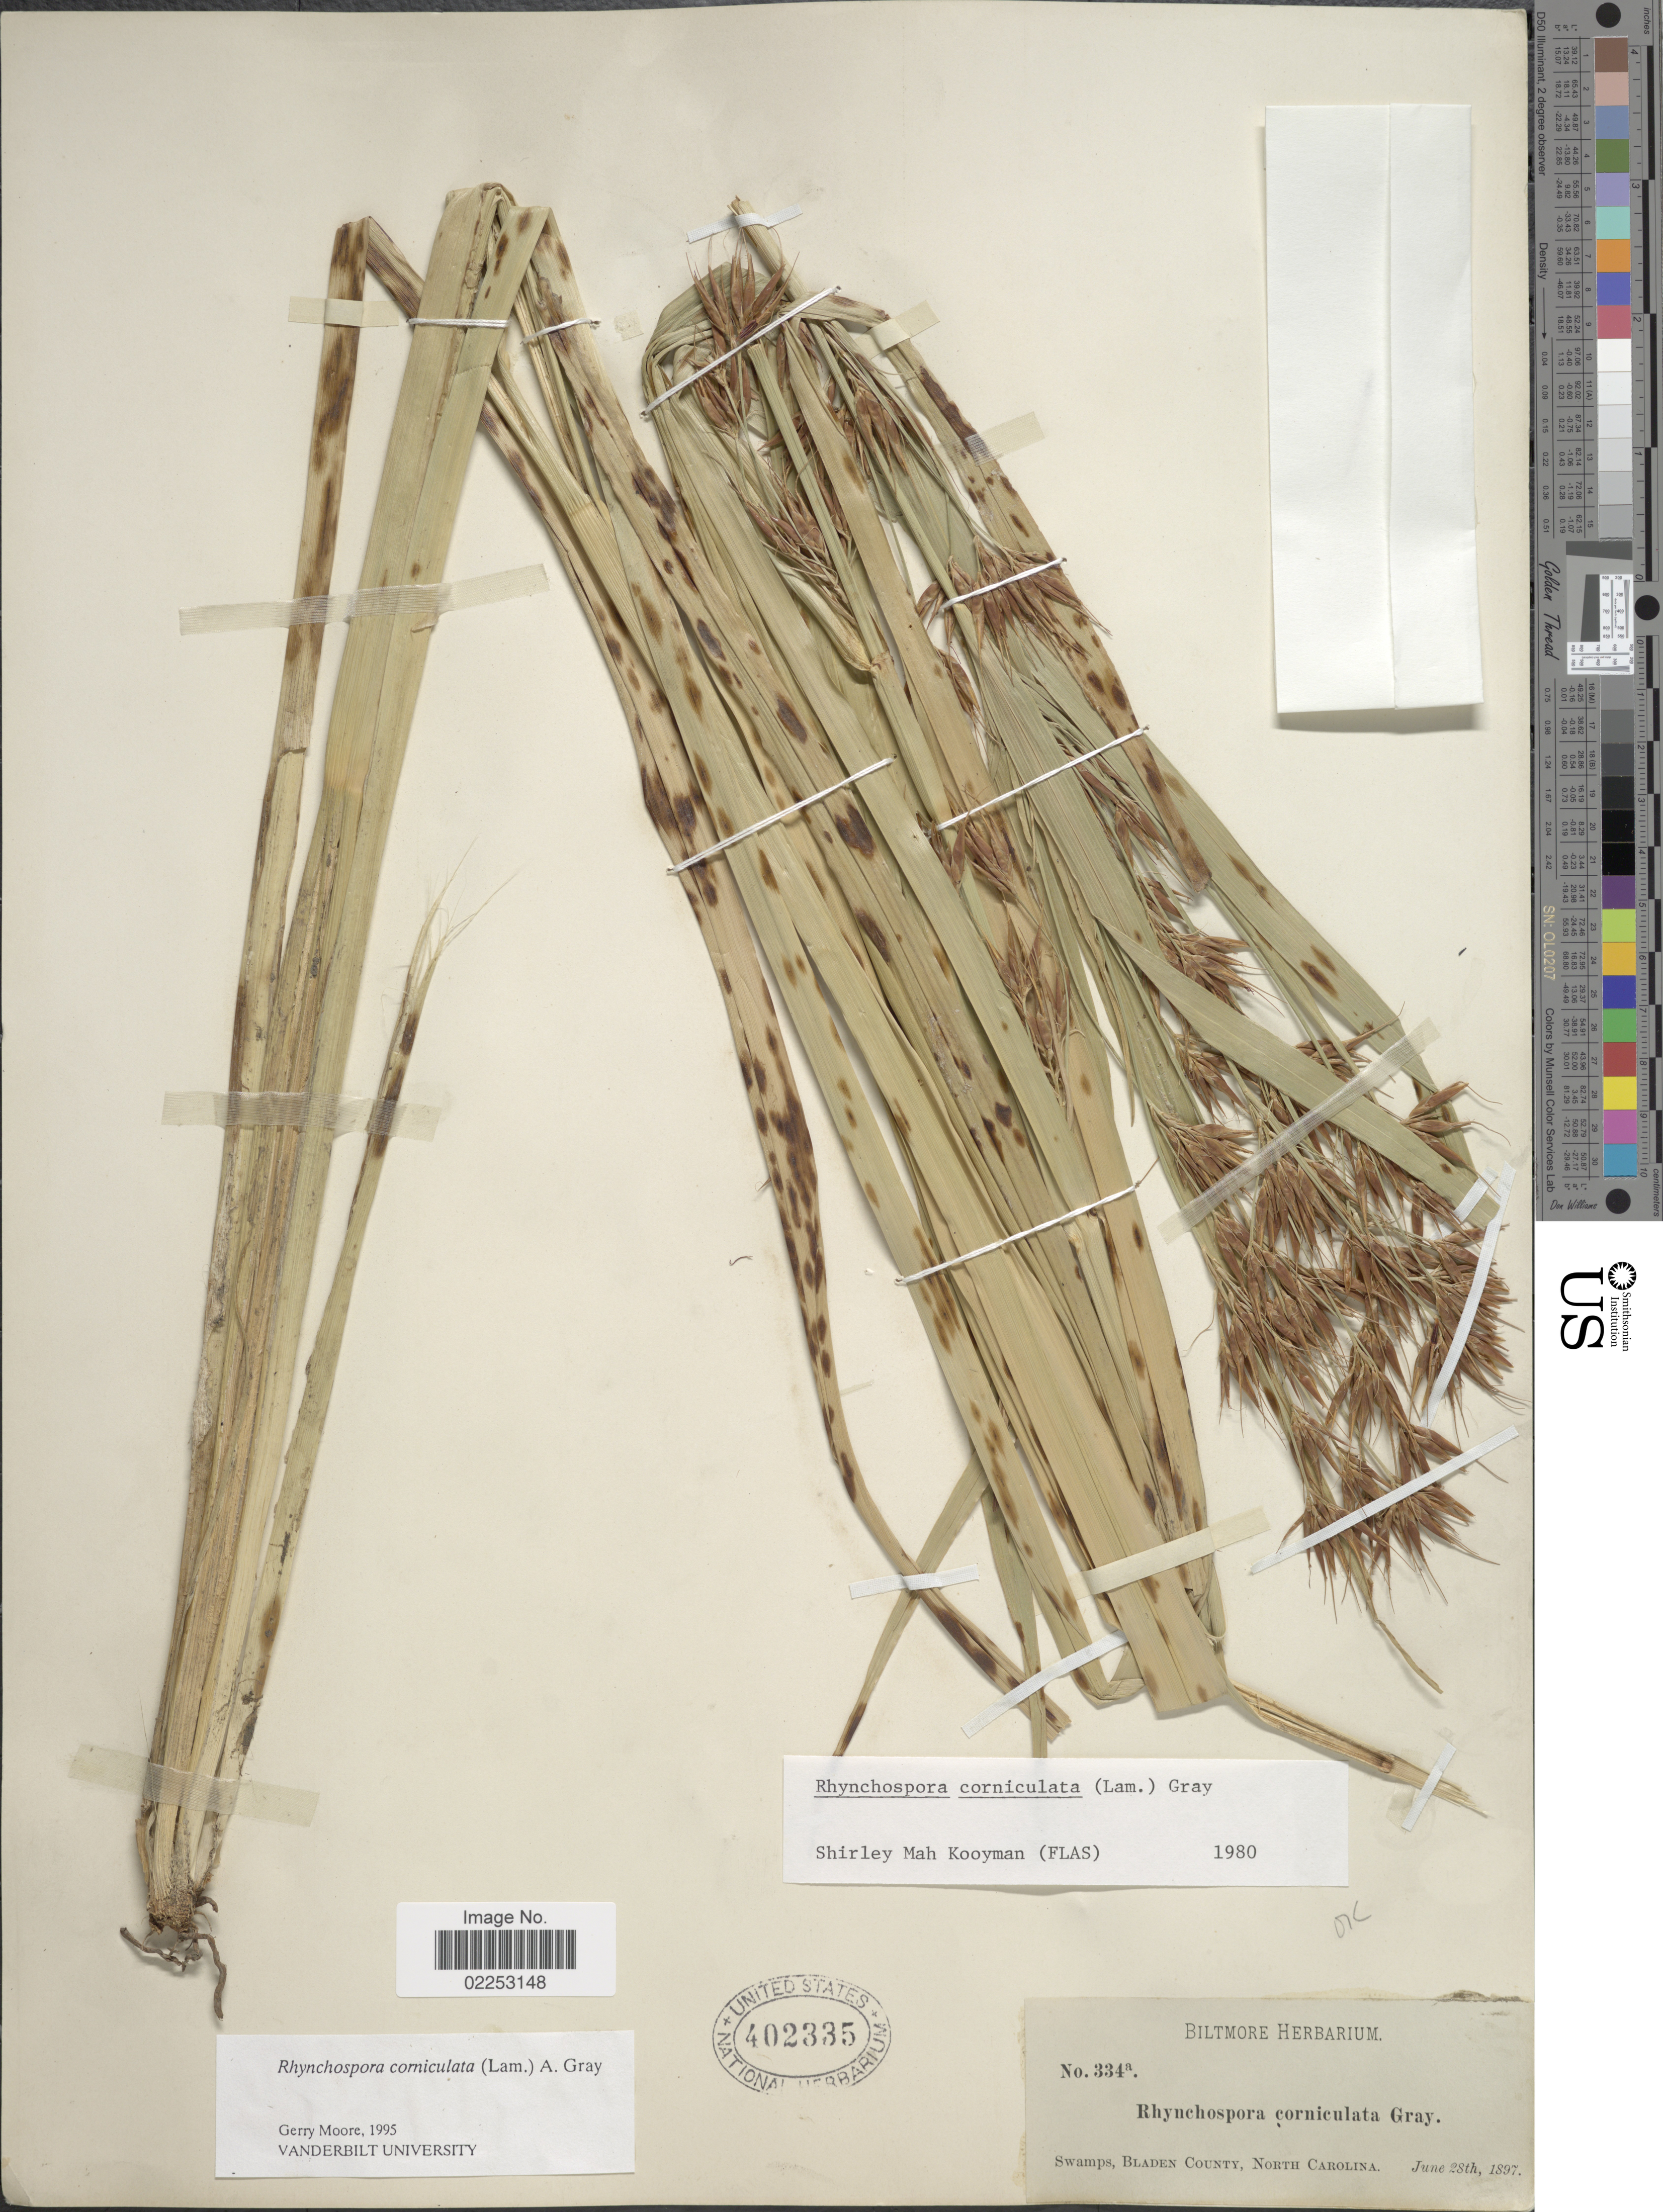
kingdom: Plantae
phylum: Tracheophyta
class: Liliopsida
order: Poales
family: Cyperaceae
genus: Rhynchospora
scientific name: Rhynchospora corniculata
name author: (Lam.) A. Gray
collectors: ex herb. Biltmore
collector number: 334a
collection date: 1897-06-28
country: United States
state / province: North Carolina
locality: Bladen County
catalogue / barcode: US 402335